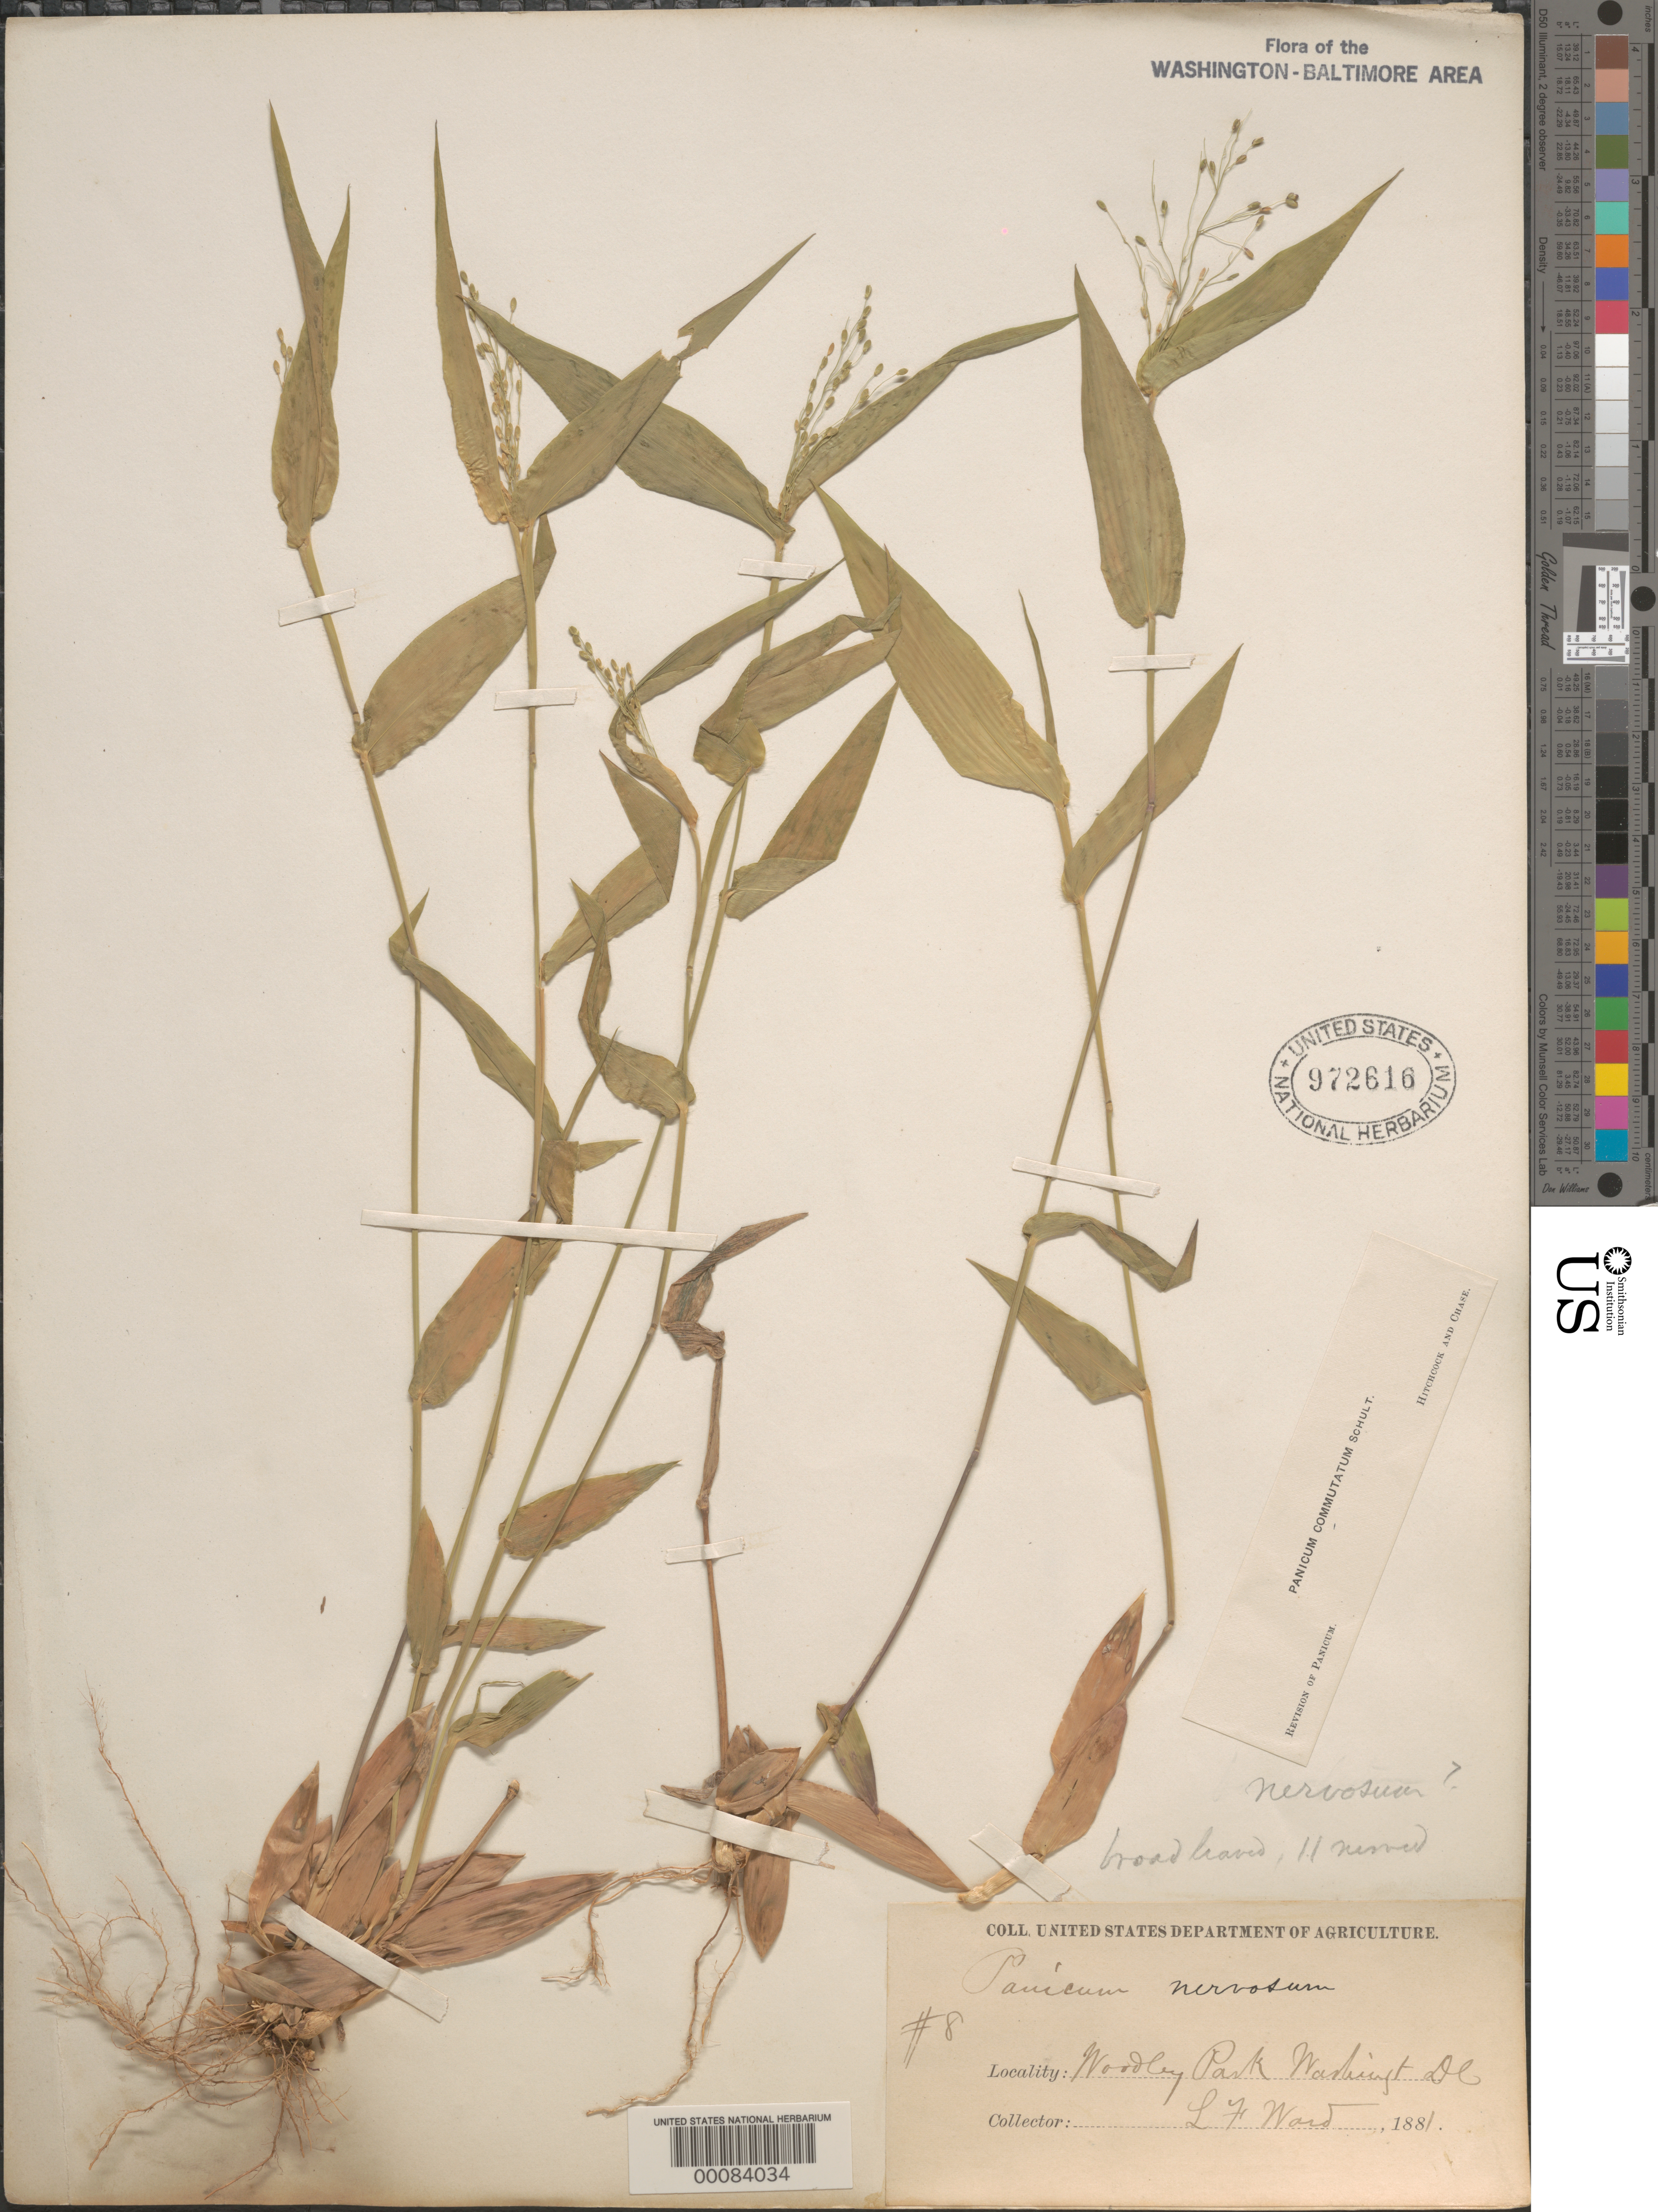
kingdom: Plantae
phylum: Tracheophyta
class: Liliopsida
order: Poales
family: Poaceae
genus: Dichanthelium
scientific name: Dichanthelium commutatum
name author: (Schult.) Gould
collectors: L. F. Ward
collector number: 8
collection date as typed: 1881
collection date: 1881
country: United States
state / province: District of Columbia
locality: Woodley Park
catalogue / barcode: US 972616